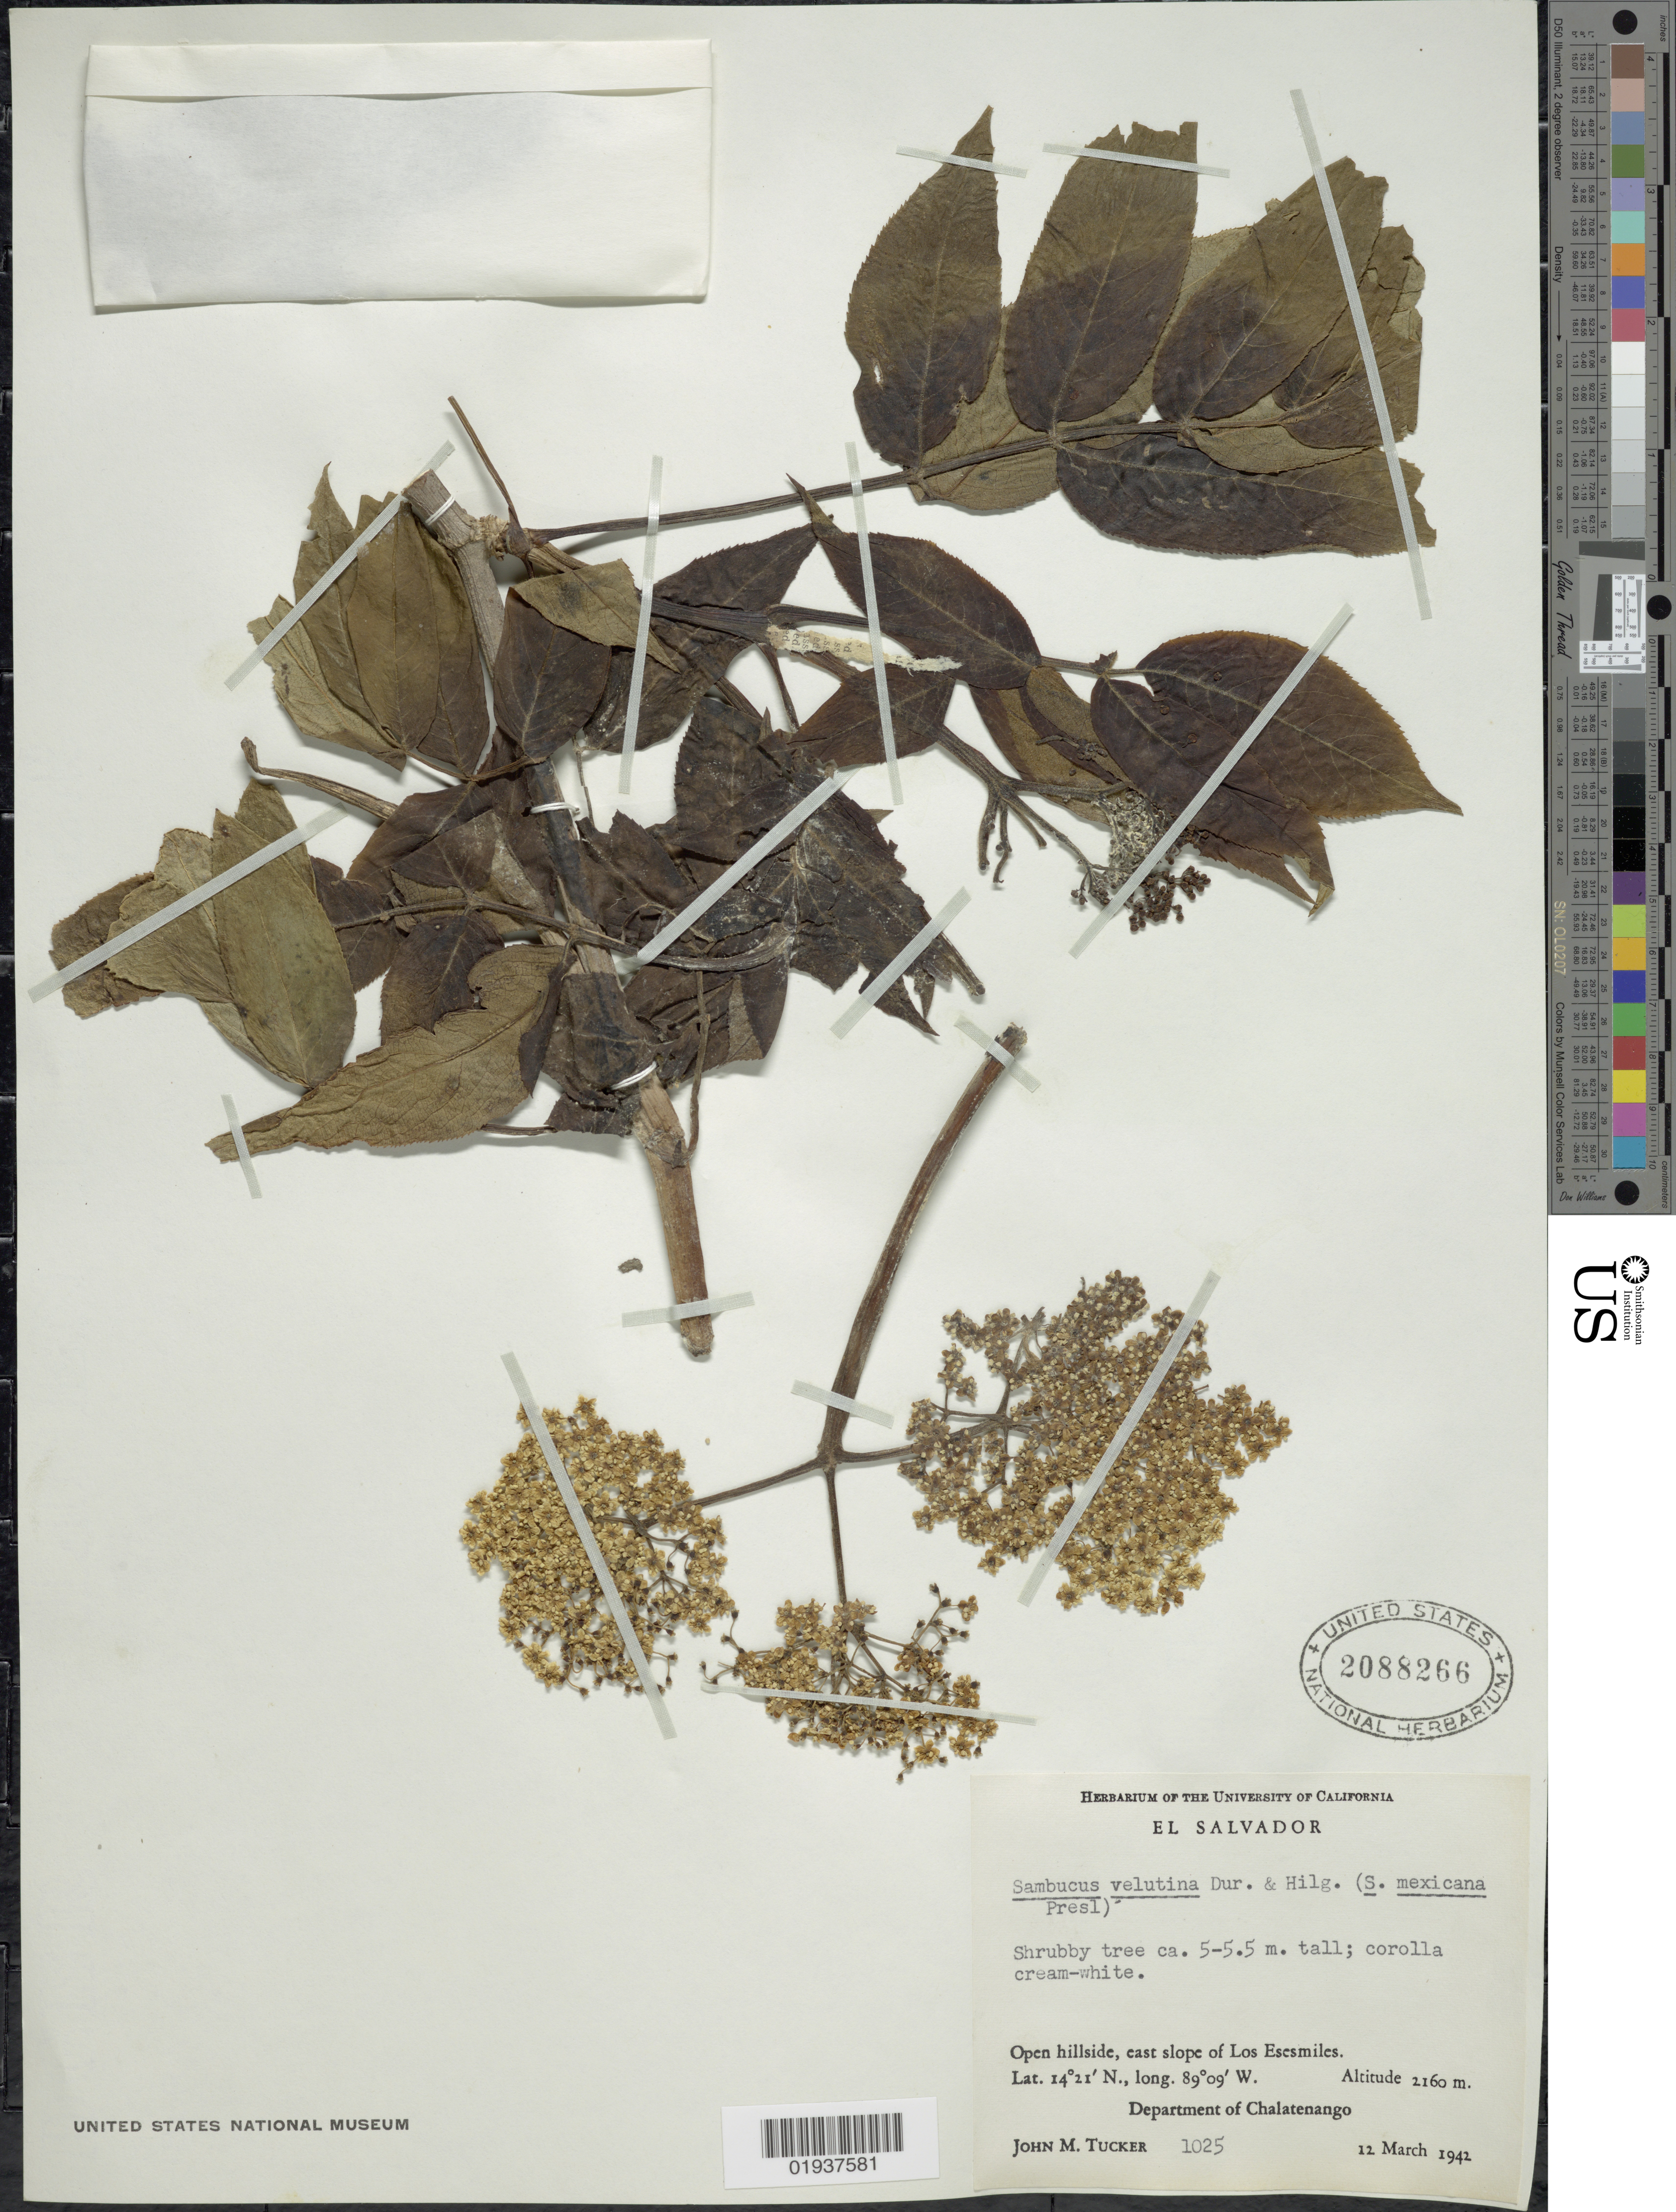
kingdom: Plantae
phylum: Tracheophyta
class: Magnoliopsida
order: Dipsacales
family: Viburnaceae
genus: Sambucus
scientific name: Sambucus mexicana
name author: C. Presl ex DC.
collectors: J. M. Tucker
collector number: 1025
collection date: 1942-03-12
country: El Salvador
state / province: Chalatenango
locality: Open hillside, east slope of Los Esesmiles, Department of Chalatenango.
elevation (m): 2160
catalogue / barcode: US 2088266